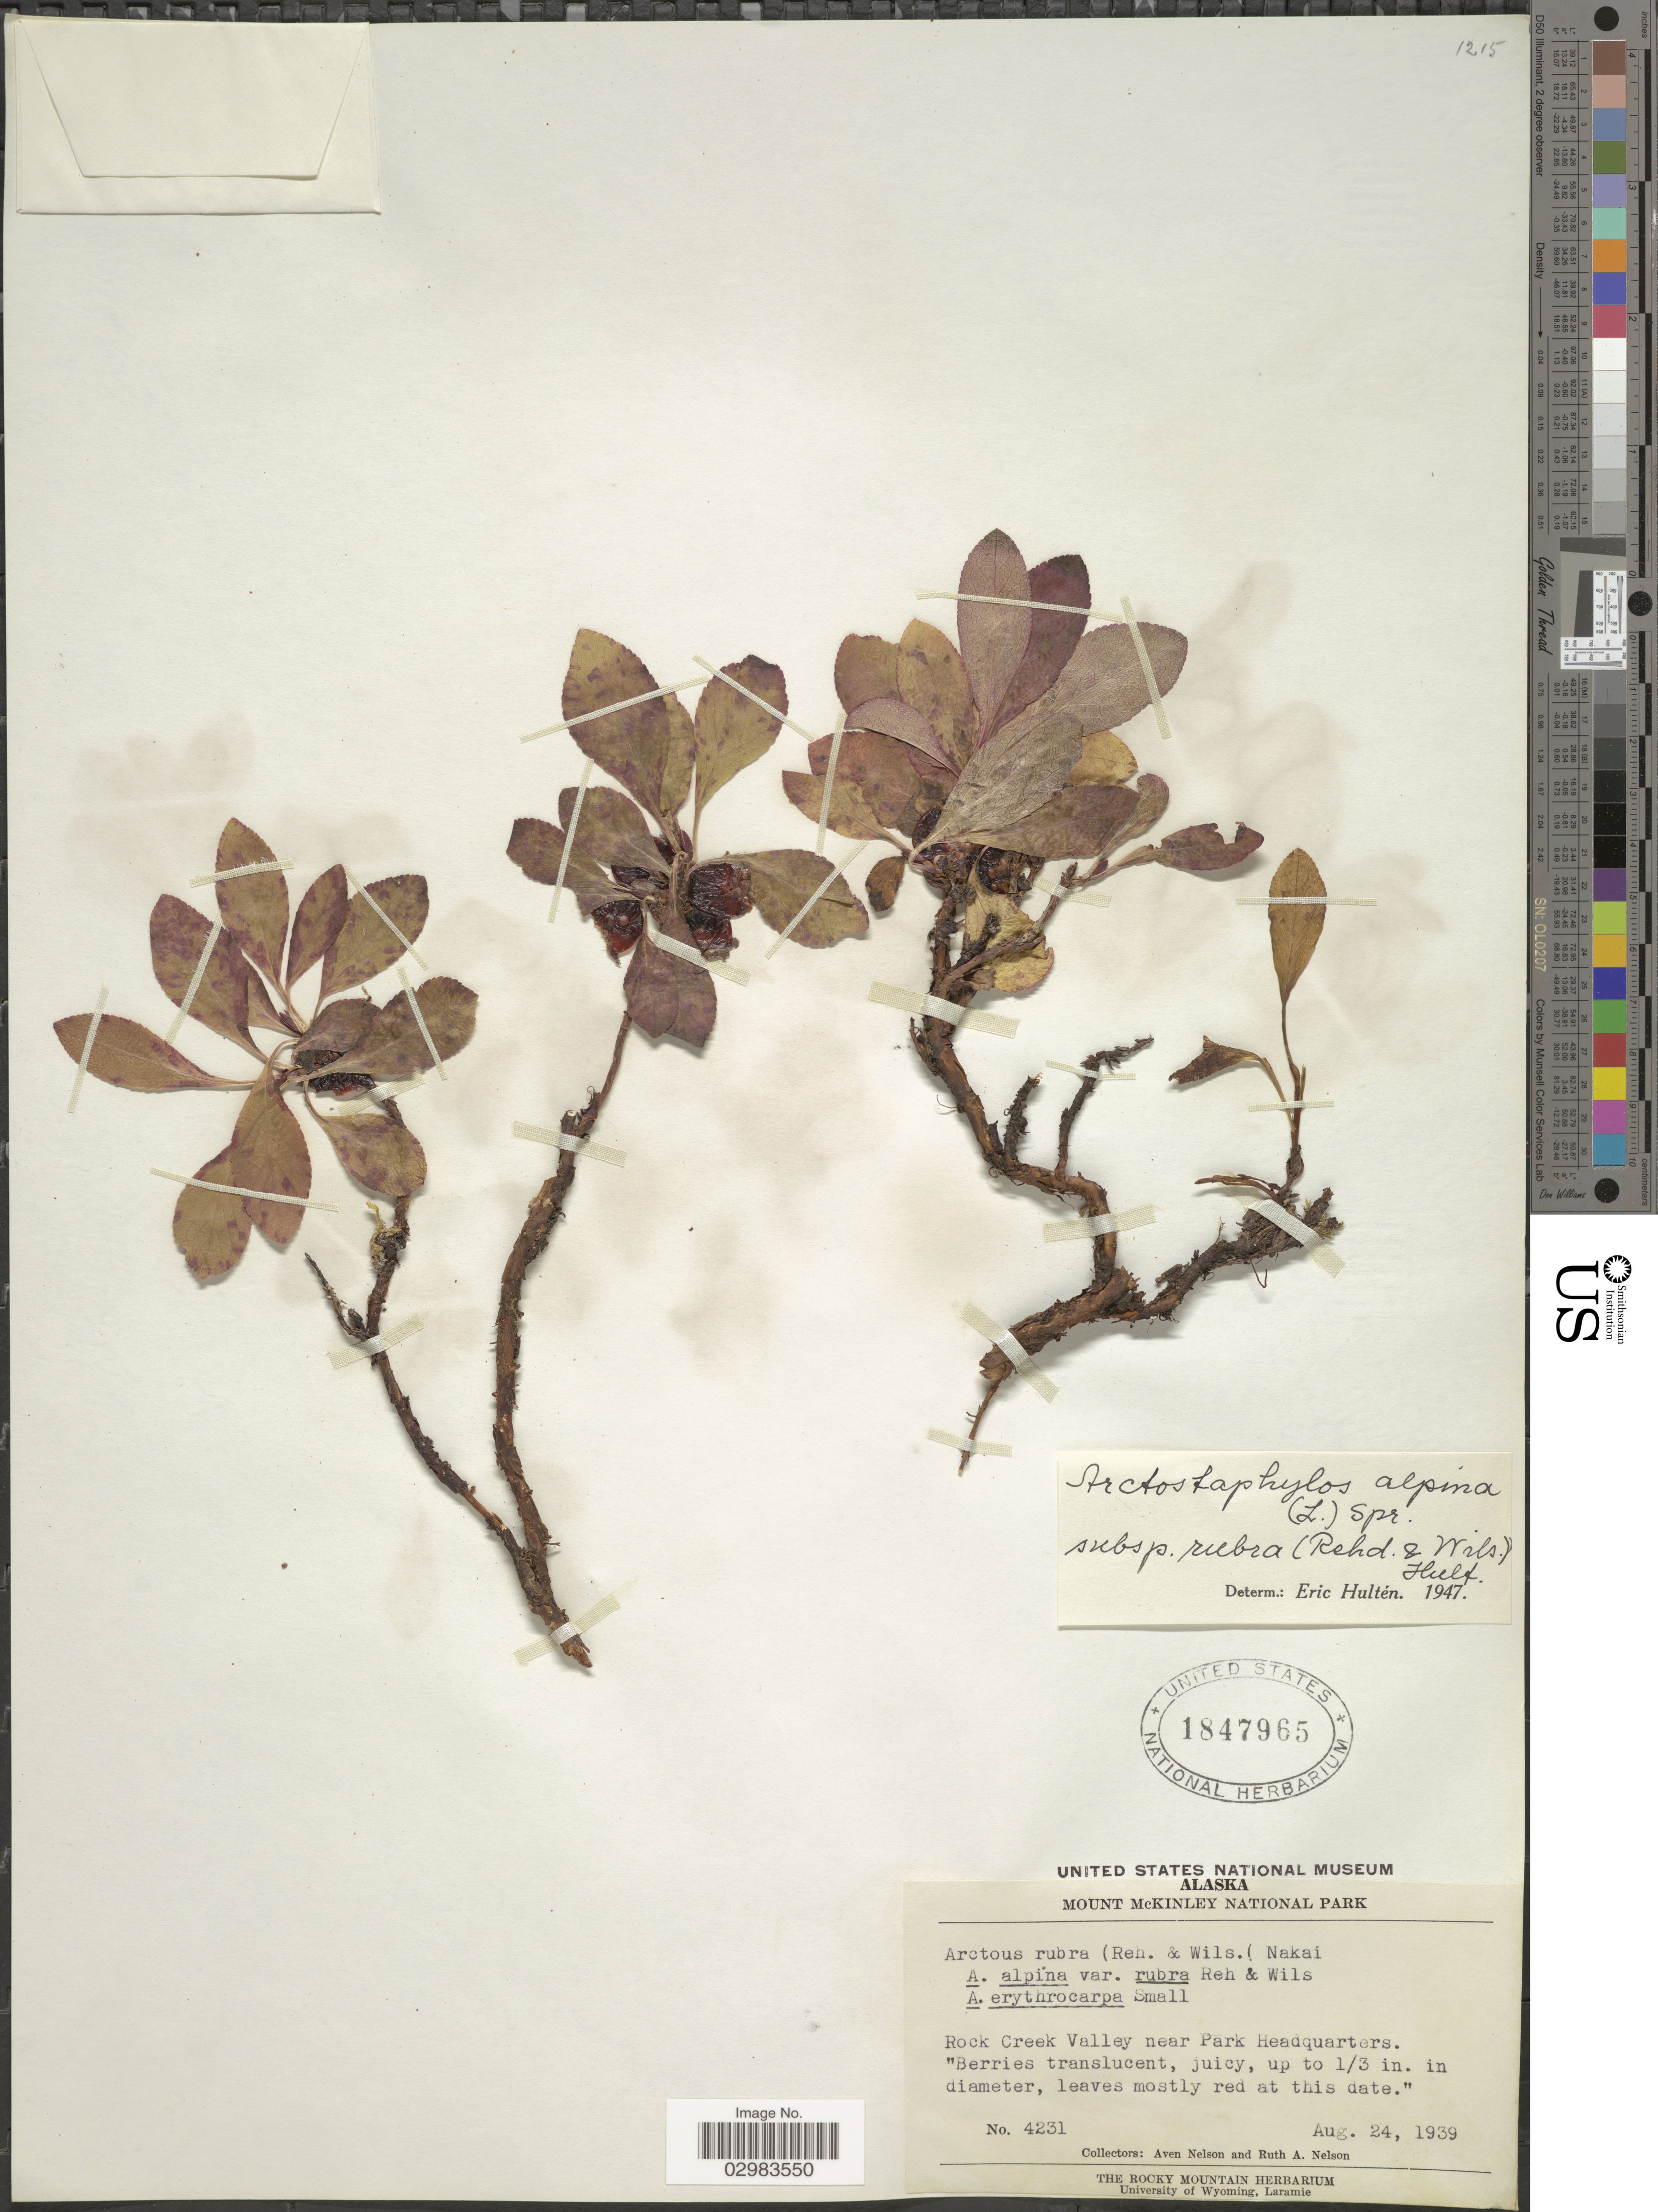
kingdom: Plantae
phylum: Tracheophyta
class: Magnoliopsida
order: Ericales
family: Ericaceae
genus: Arctostaphylos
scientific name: Arctostaphylos alpina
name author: (L.) Spreng.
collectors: A. Nelson & R. A. Nelson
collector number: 4231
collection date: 1939-08-24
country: United States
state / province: Alaska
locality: Mount McKinley National Park, Rock Creek Valley near Park Headquarters.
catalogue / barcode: US 1847965